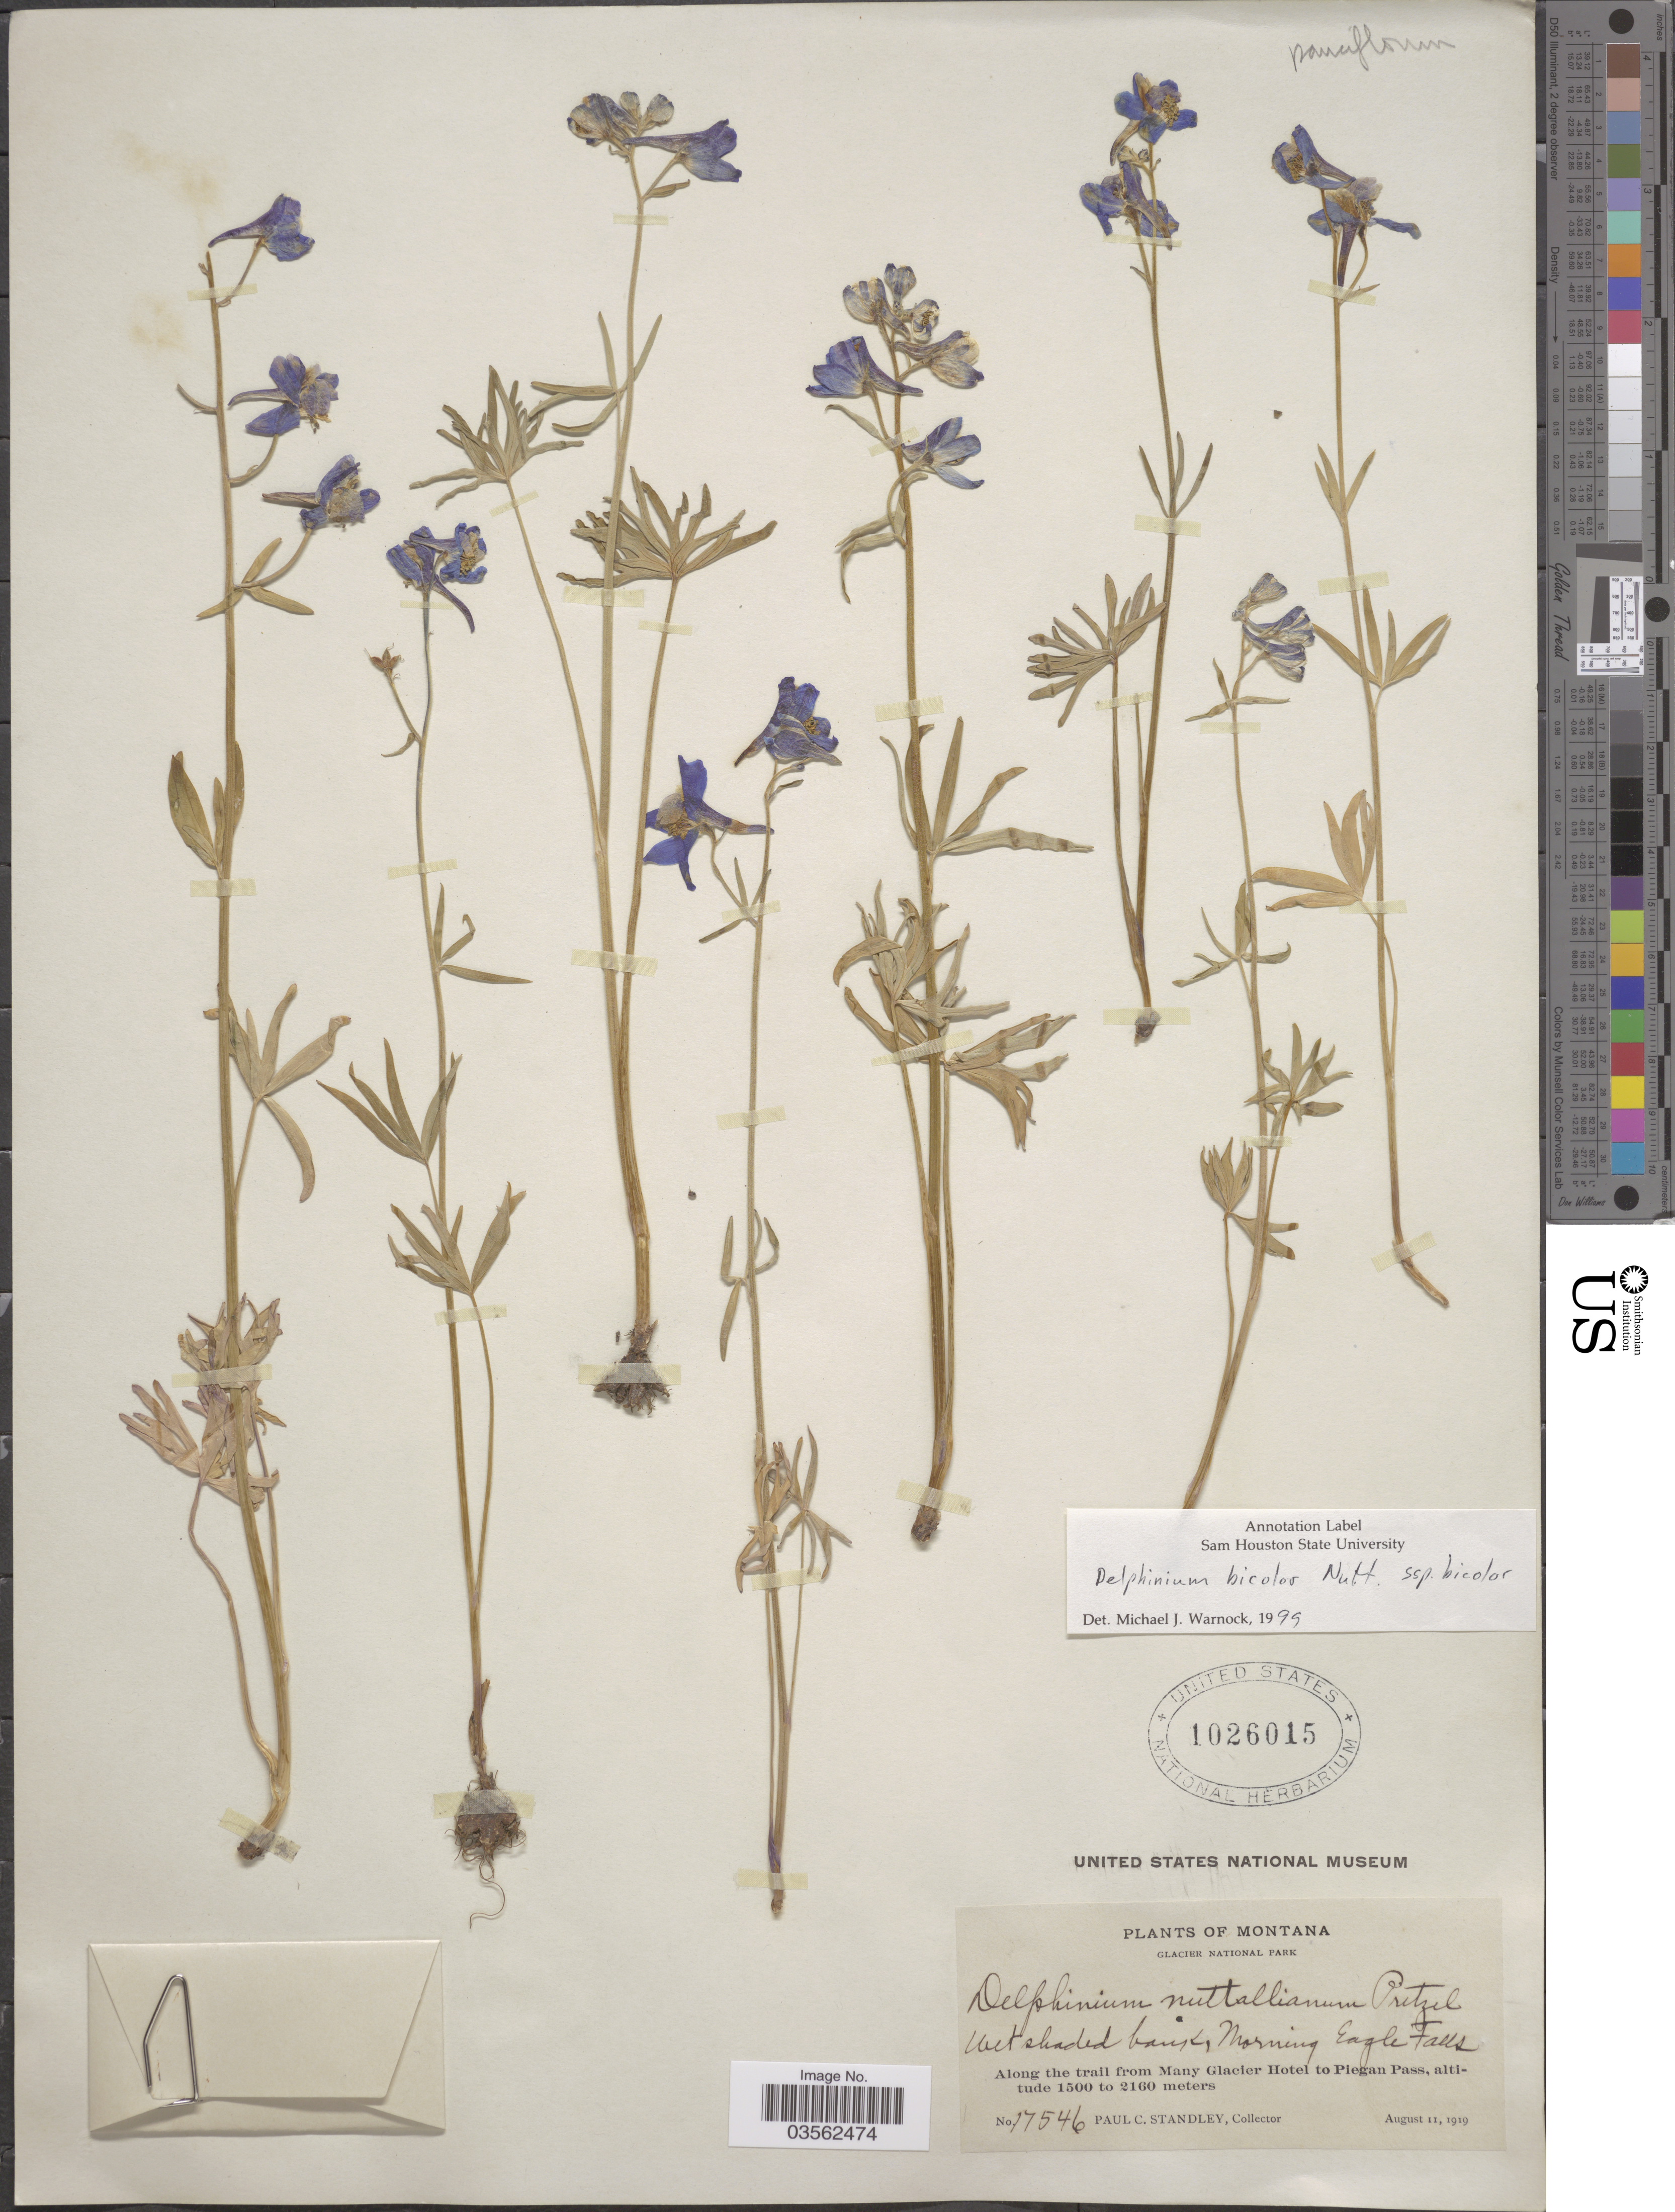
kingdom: Plantae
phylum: Tracheophyta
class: Magnoliopsida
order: Ranunculales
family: Ranunculaceae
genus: Delphinium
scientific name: Delphinium bicolor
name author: Nutt.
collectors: P. C. Standley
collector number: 17546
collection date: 1919-08-11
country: United States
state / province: Montana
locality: Glacier National Park. Morning Eagle Falls. Along the trail from Many Glacier Hotel to Piegan Pass.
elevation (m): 1500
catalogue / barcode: US 1026015